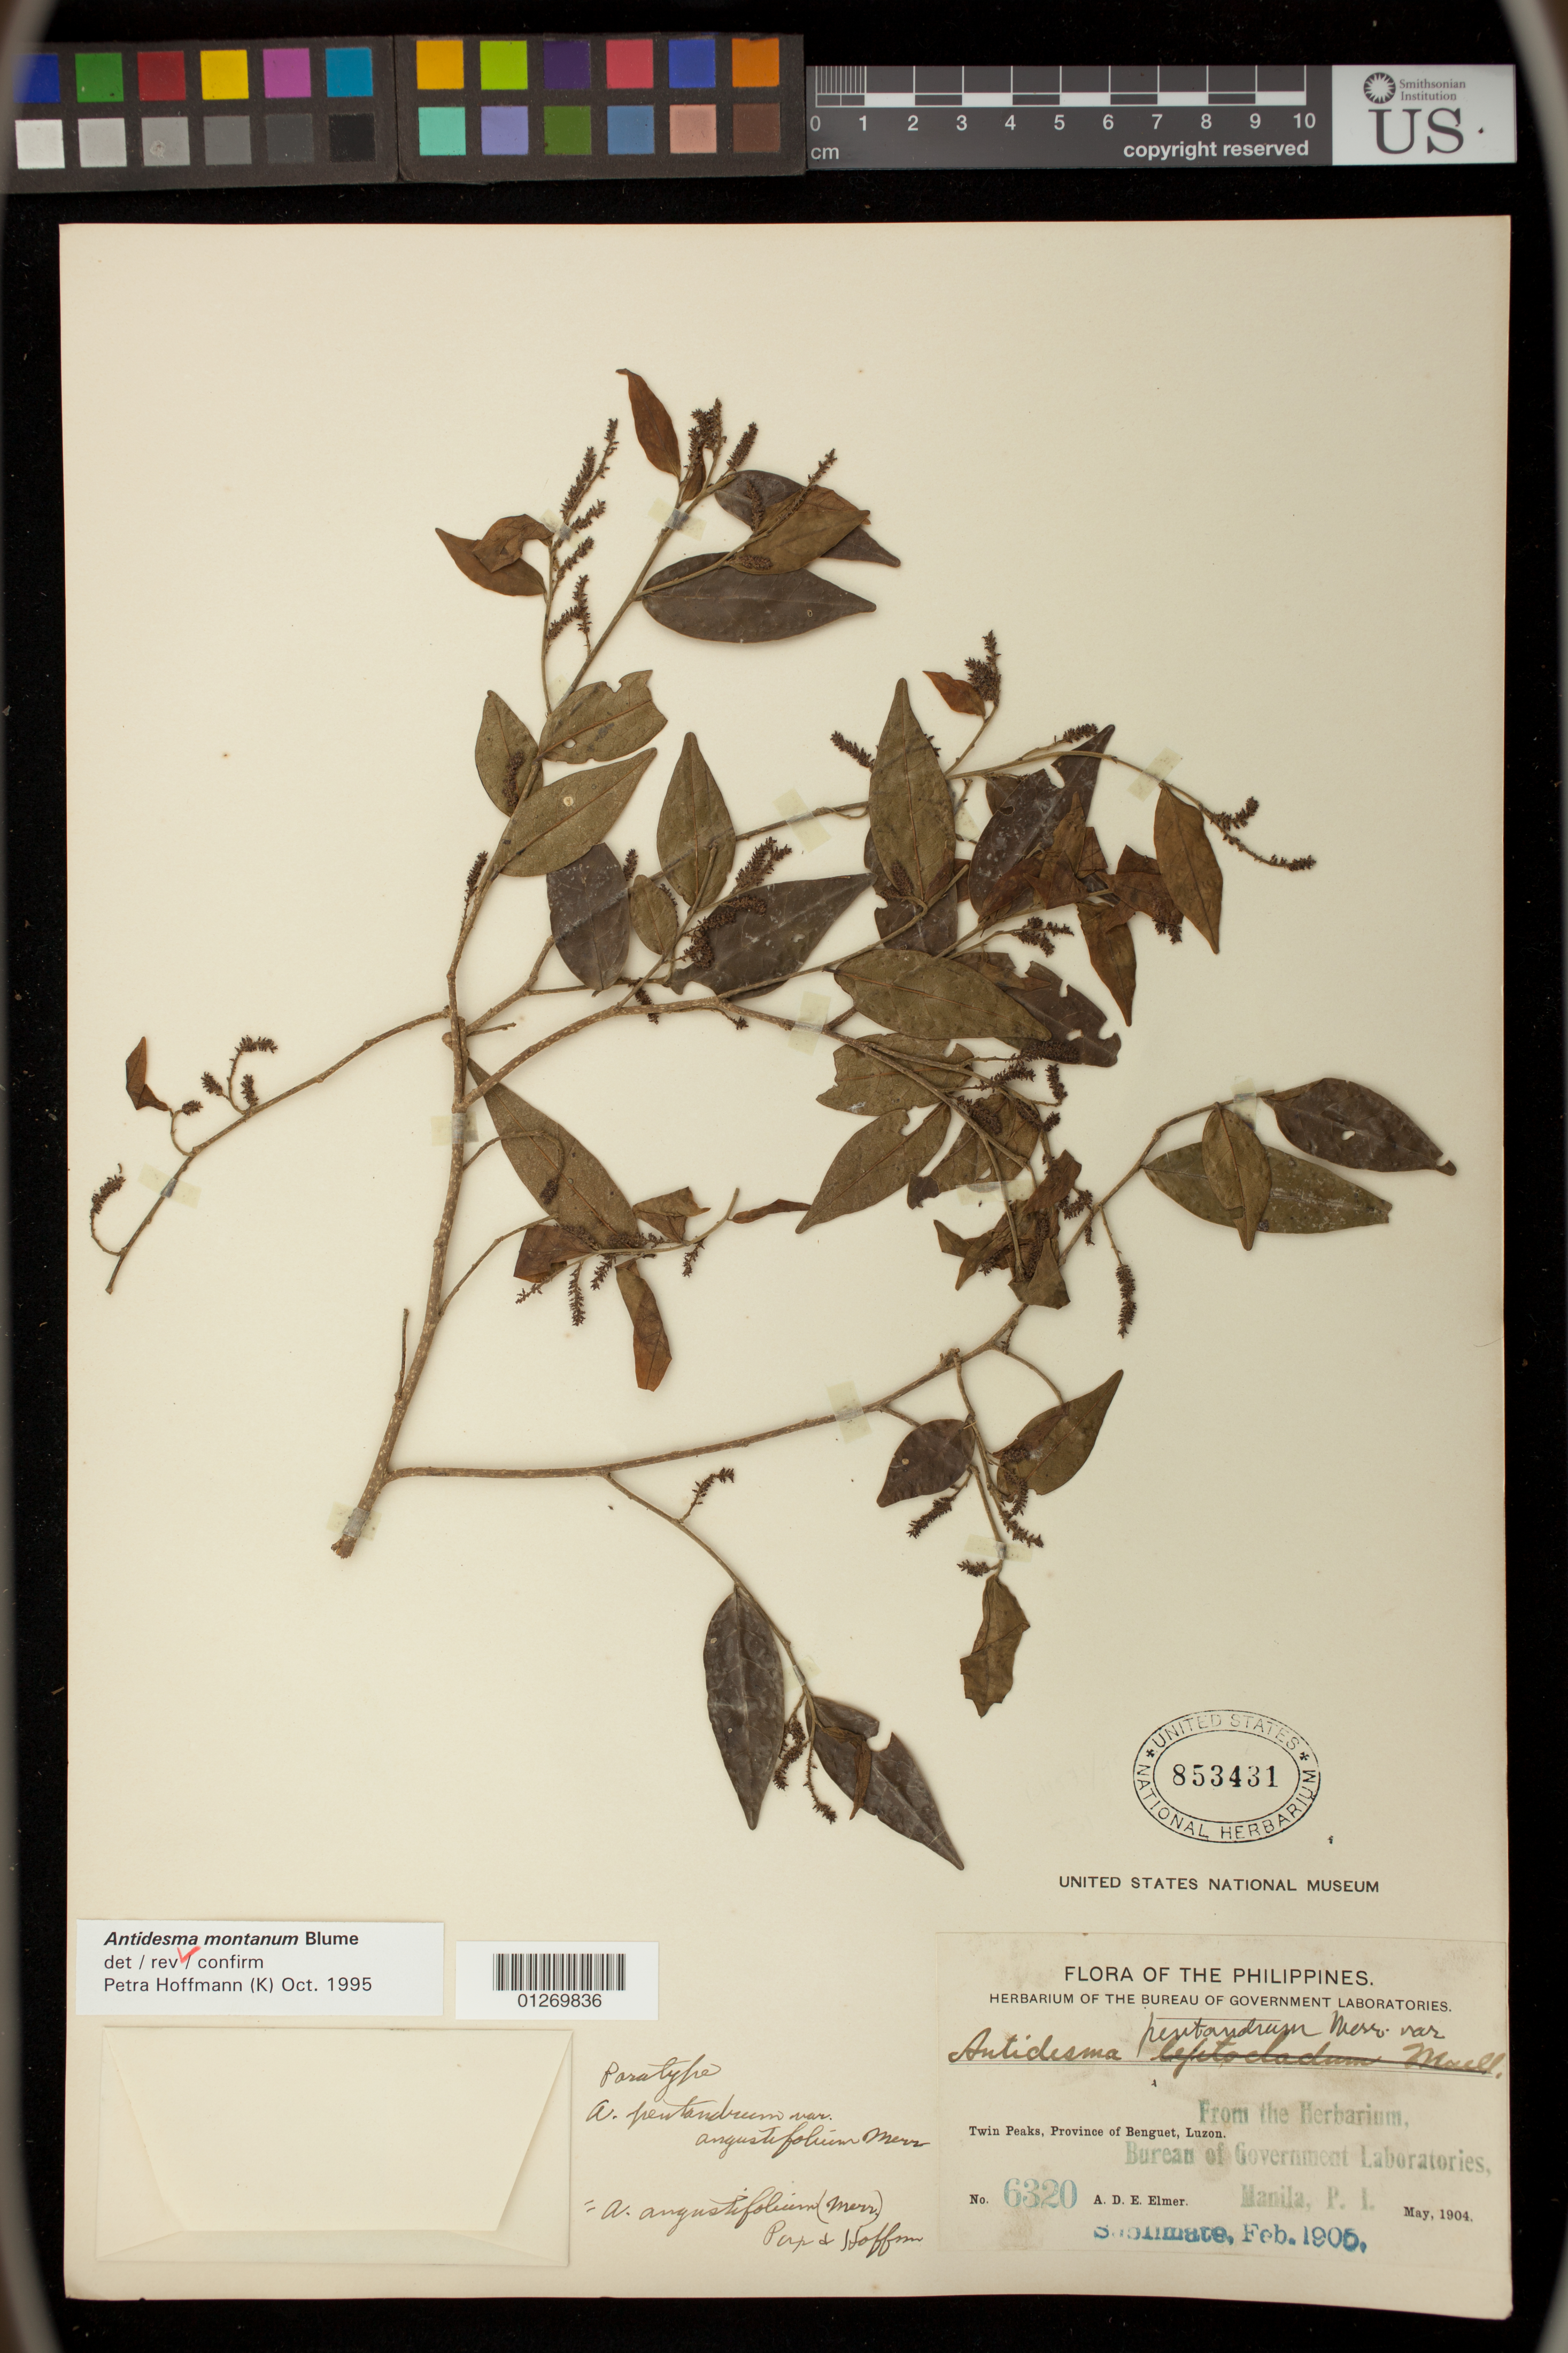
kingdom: Plantae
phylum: Tracheophyta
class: Magnoliopsida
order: Malpighiales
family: Phyllanthaceae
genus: Antidesma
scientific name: Antidesma montanum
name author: Blume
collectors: A. D. E. Elmer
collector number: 6320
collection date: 1904-05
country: Philippines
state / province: Cordillera (Administrative Region)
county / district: Benguet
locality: Twin Peaks, Province of Benguet, Luzon.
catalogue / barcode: US 853431